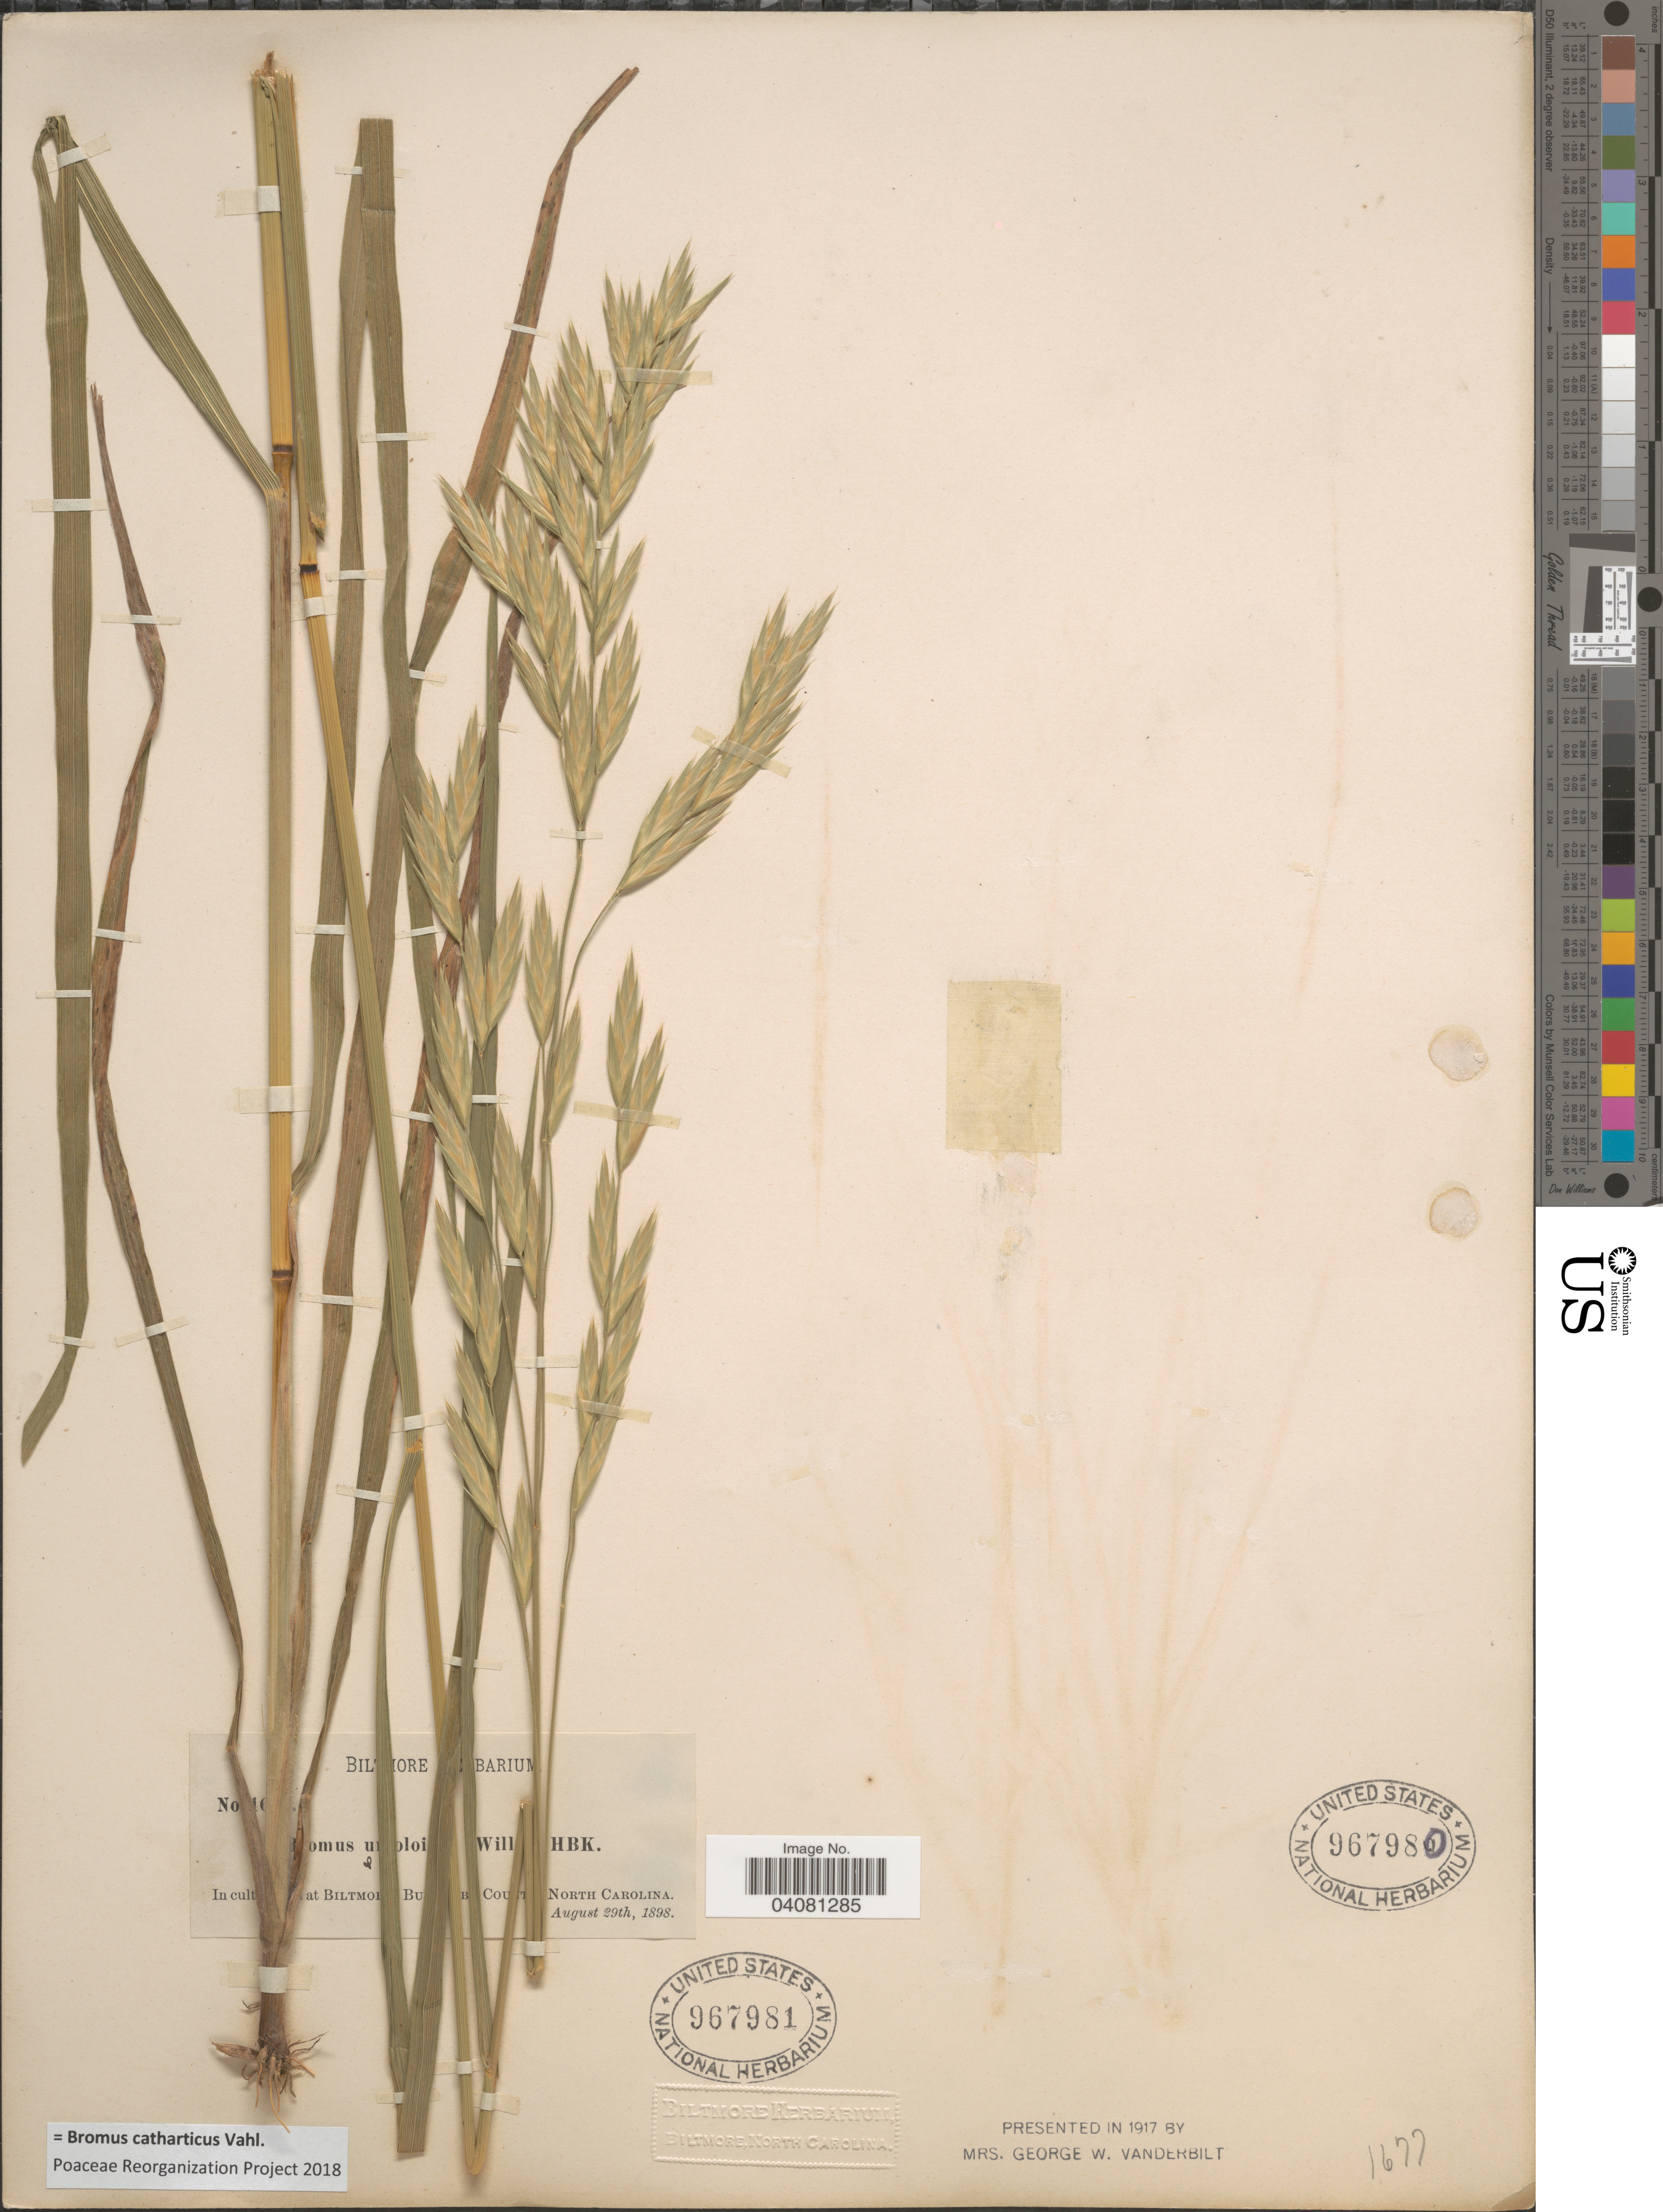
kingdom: Plantae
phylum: Tracheophyta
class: Liliopsida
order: Poales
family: Poaceae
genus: Bromus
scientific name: Bromus catharticus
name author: Vahl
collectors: ex herb. Biltmore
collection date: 1898-08-29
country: United States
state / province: North Carolina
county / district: Buncombe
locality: Biltmore.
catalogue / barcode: US 967981